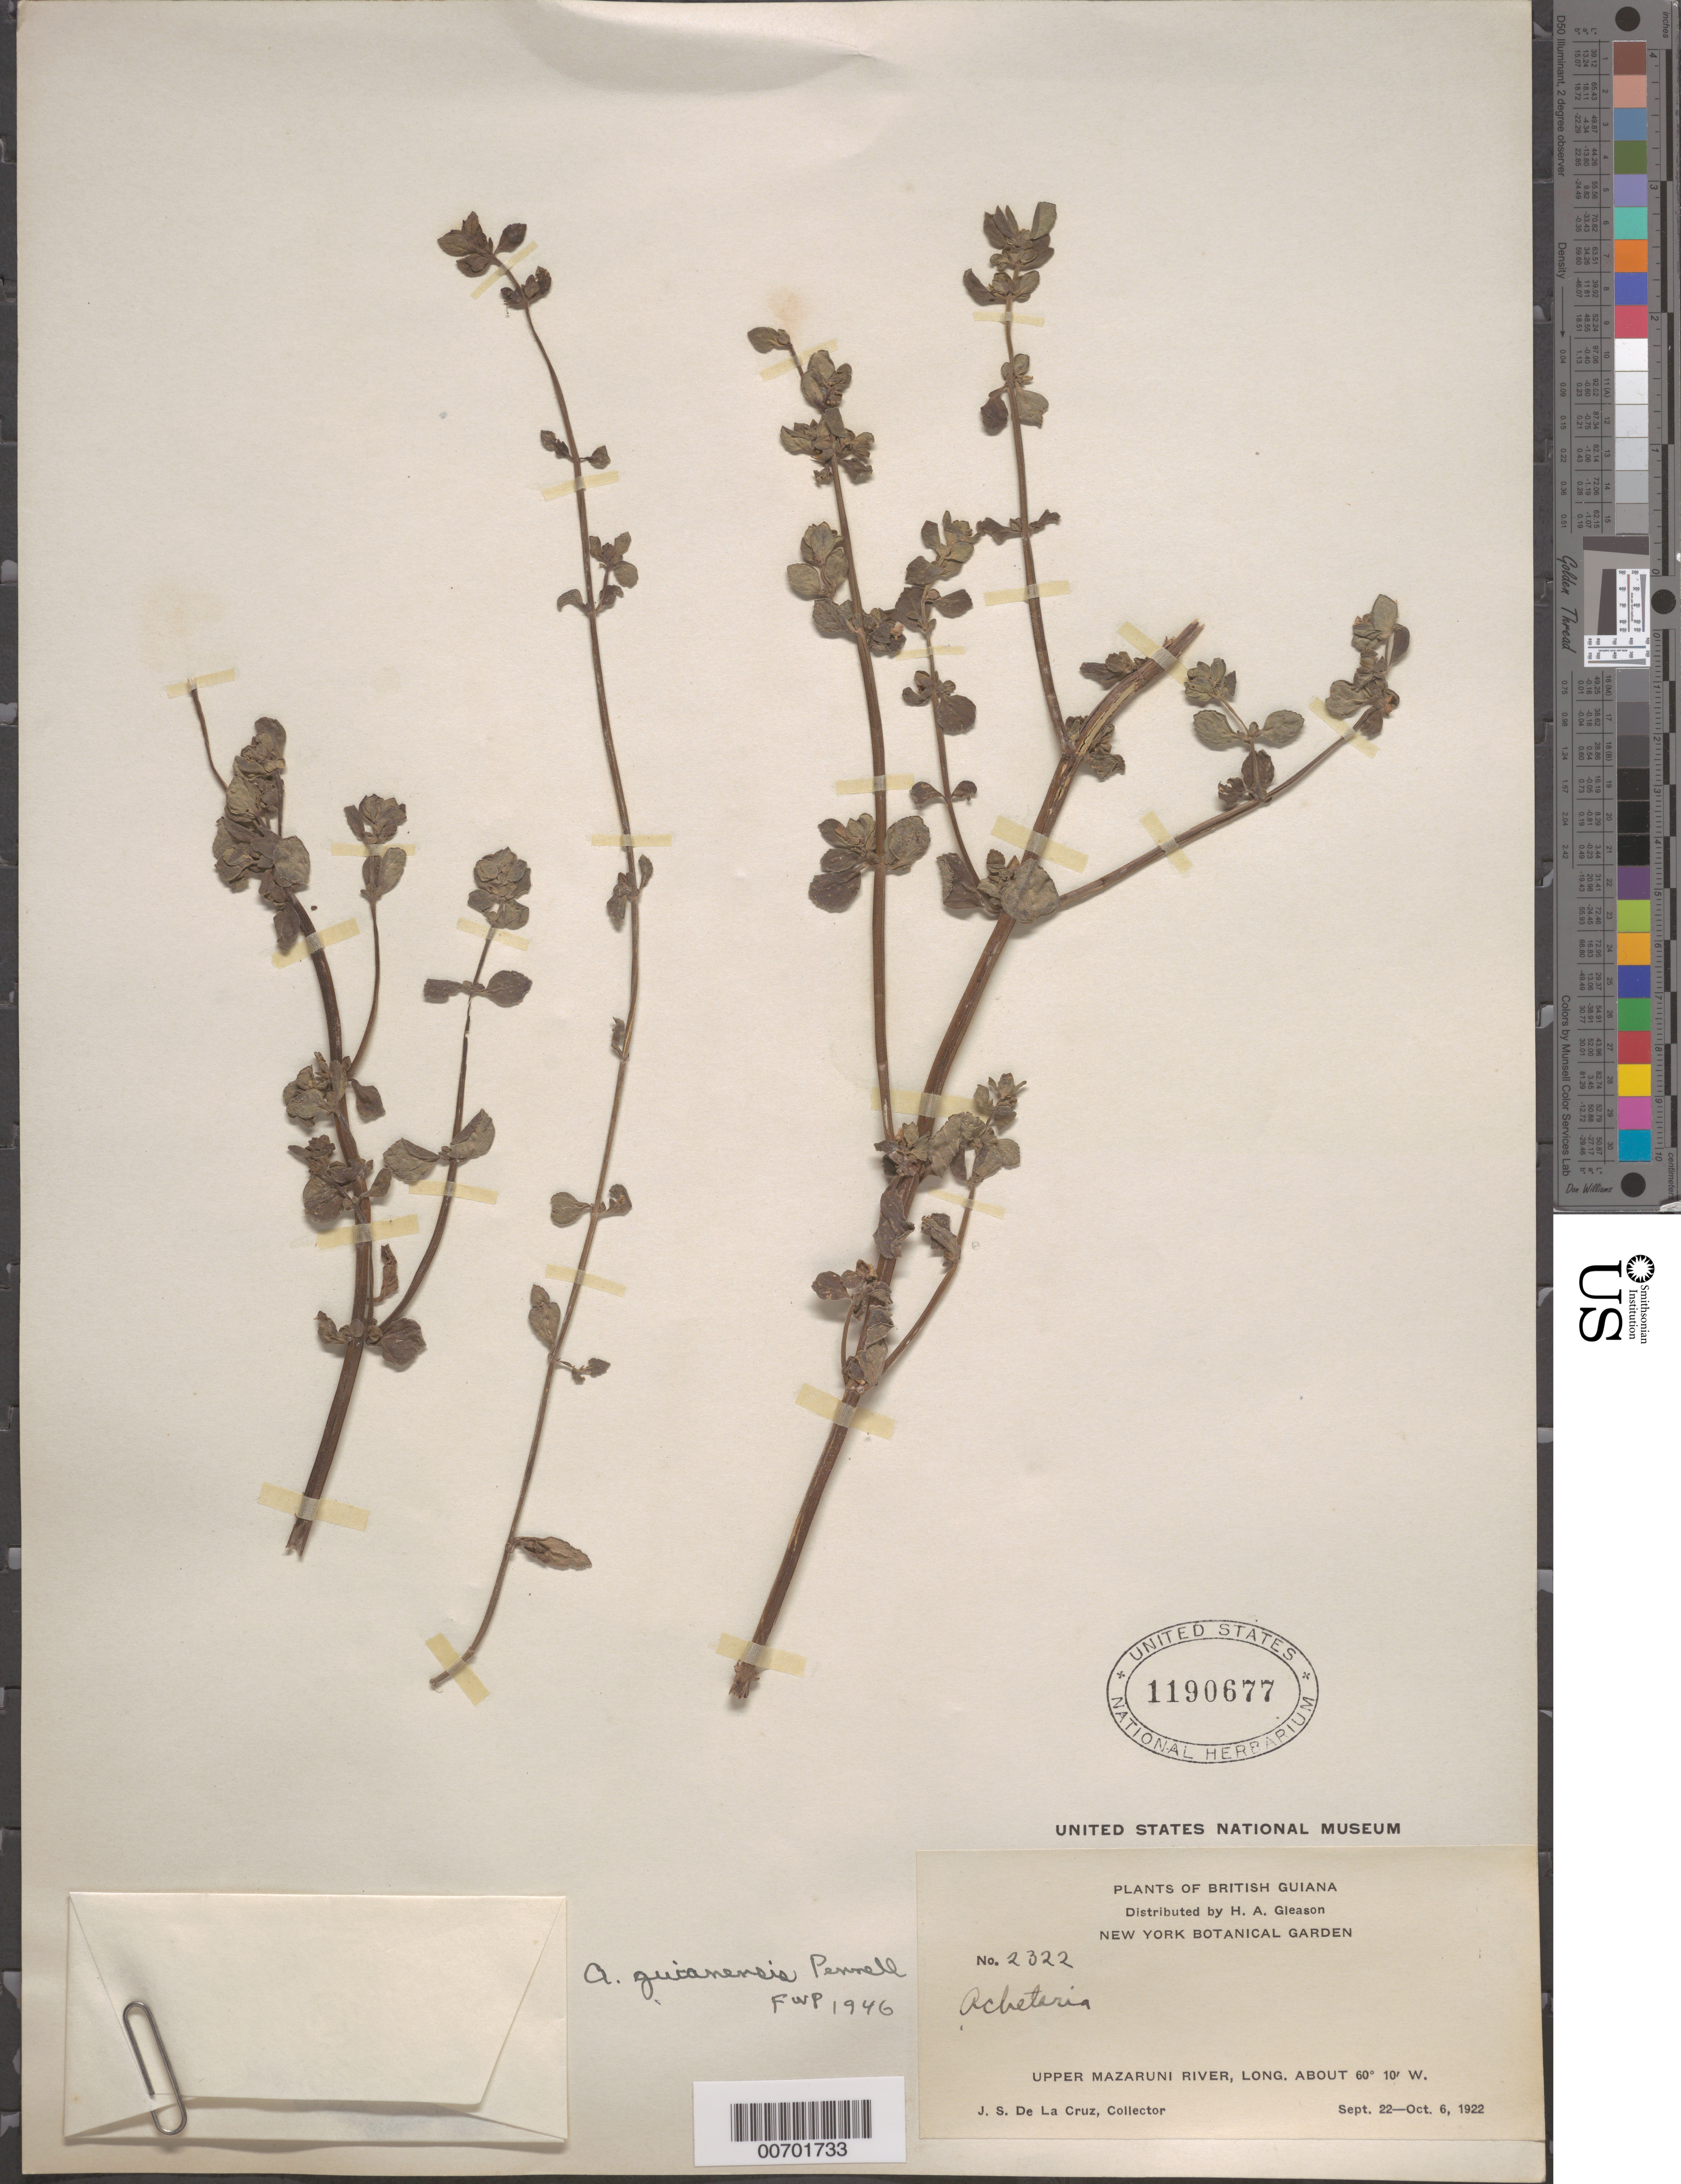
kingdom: Plantae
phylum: Tracheophyta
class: Magnoliopsida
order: Lamiales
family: Plantaginaceae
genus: Matourea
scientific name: Matourea scutellarioides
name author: (Benth.) Colletta & V.C. Souza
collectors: J. S. de la Cruz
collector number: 2322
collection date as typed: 22-Sep-22 to 6-Oct-22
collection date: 1922-09-22/1922-10-06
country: Guyana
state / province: Cuyuni-Mazaruni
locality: Upper Mazaruni R.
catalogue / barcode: US 1190677